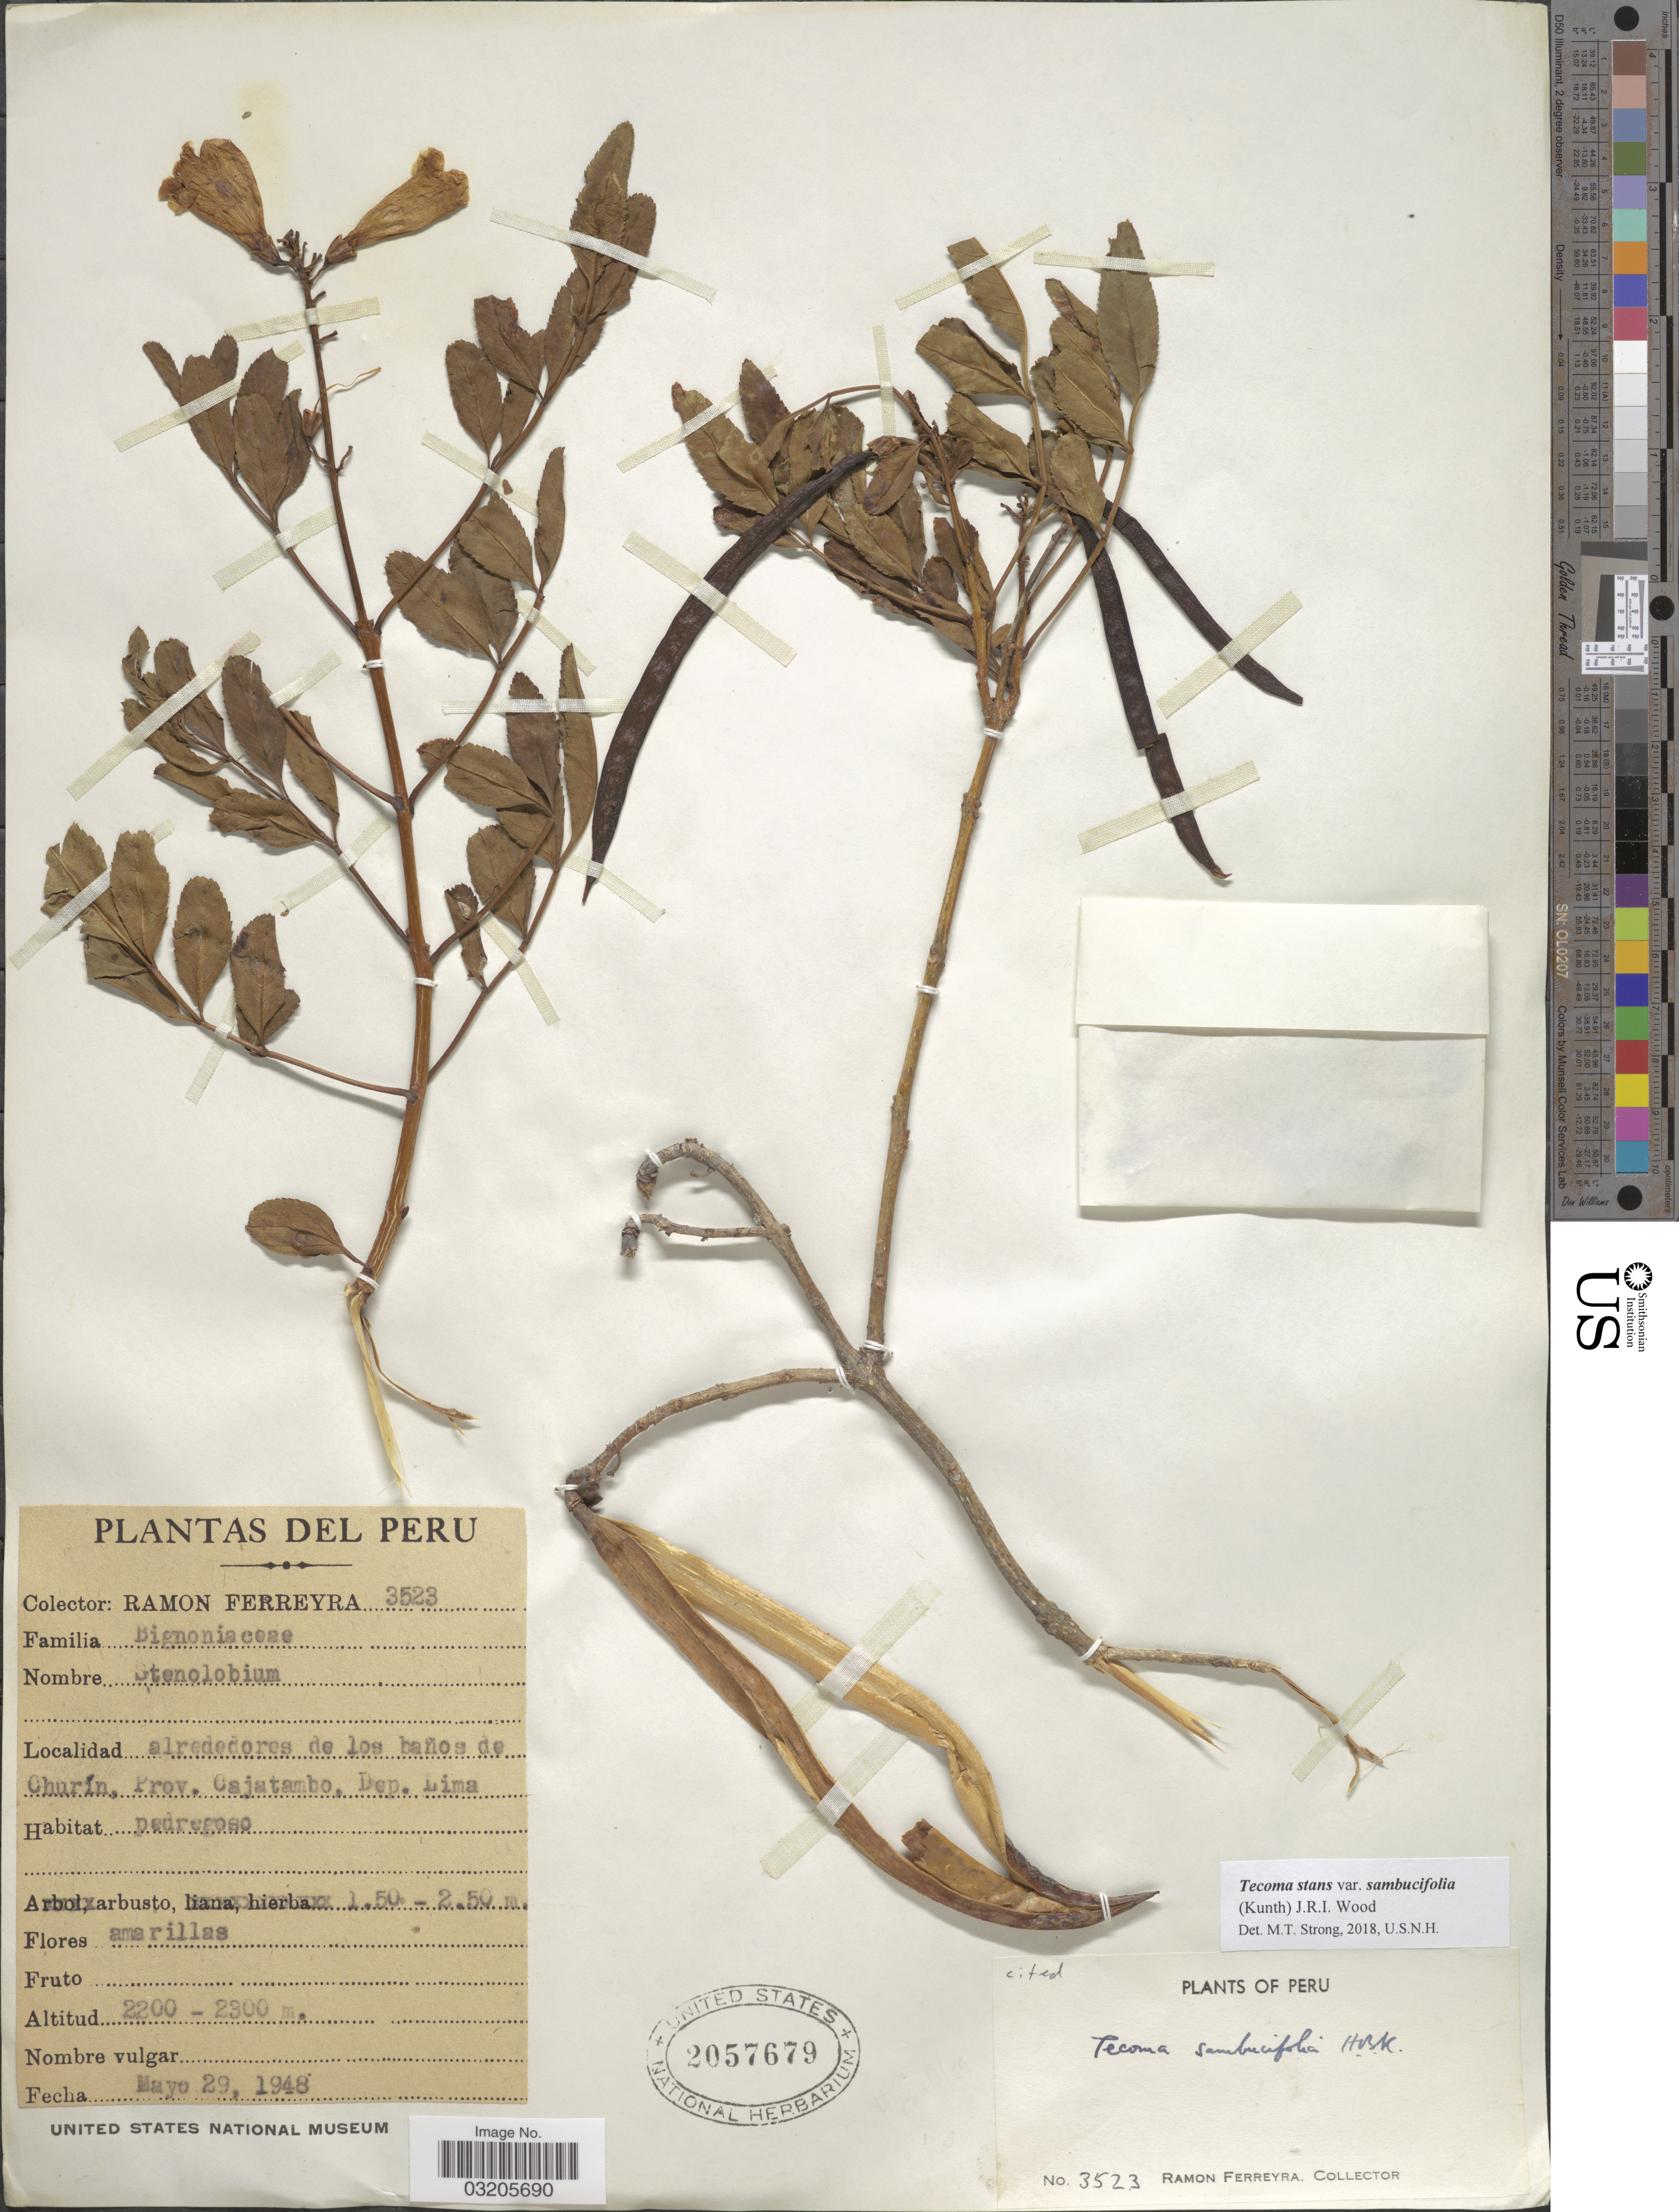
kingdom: Plantae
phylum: Tracheophyta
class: Magnoliopsida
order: Lamiales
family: Bignoniaceae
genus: Tecoma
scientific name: Tecoma stans var. sambucifolia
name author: (Kunth) J.R.I. Wood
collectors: R. A. Ferreyra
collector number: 3523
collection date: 1948-05-29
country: Peru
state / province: Lima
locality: Alrededores de los baños de Churín, Prov. Cajatambo. Dep. Lima.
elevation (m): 2200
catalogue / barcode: US 2057679